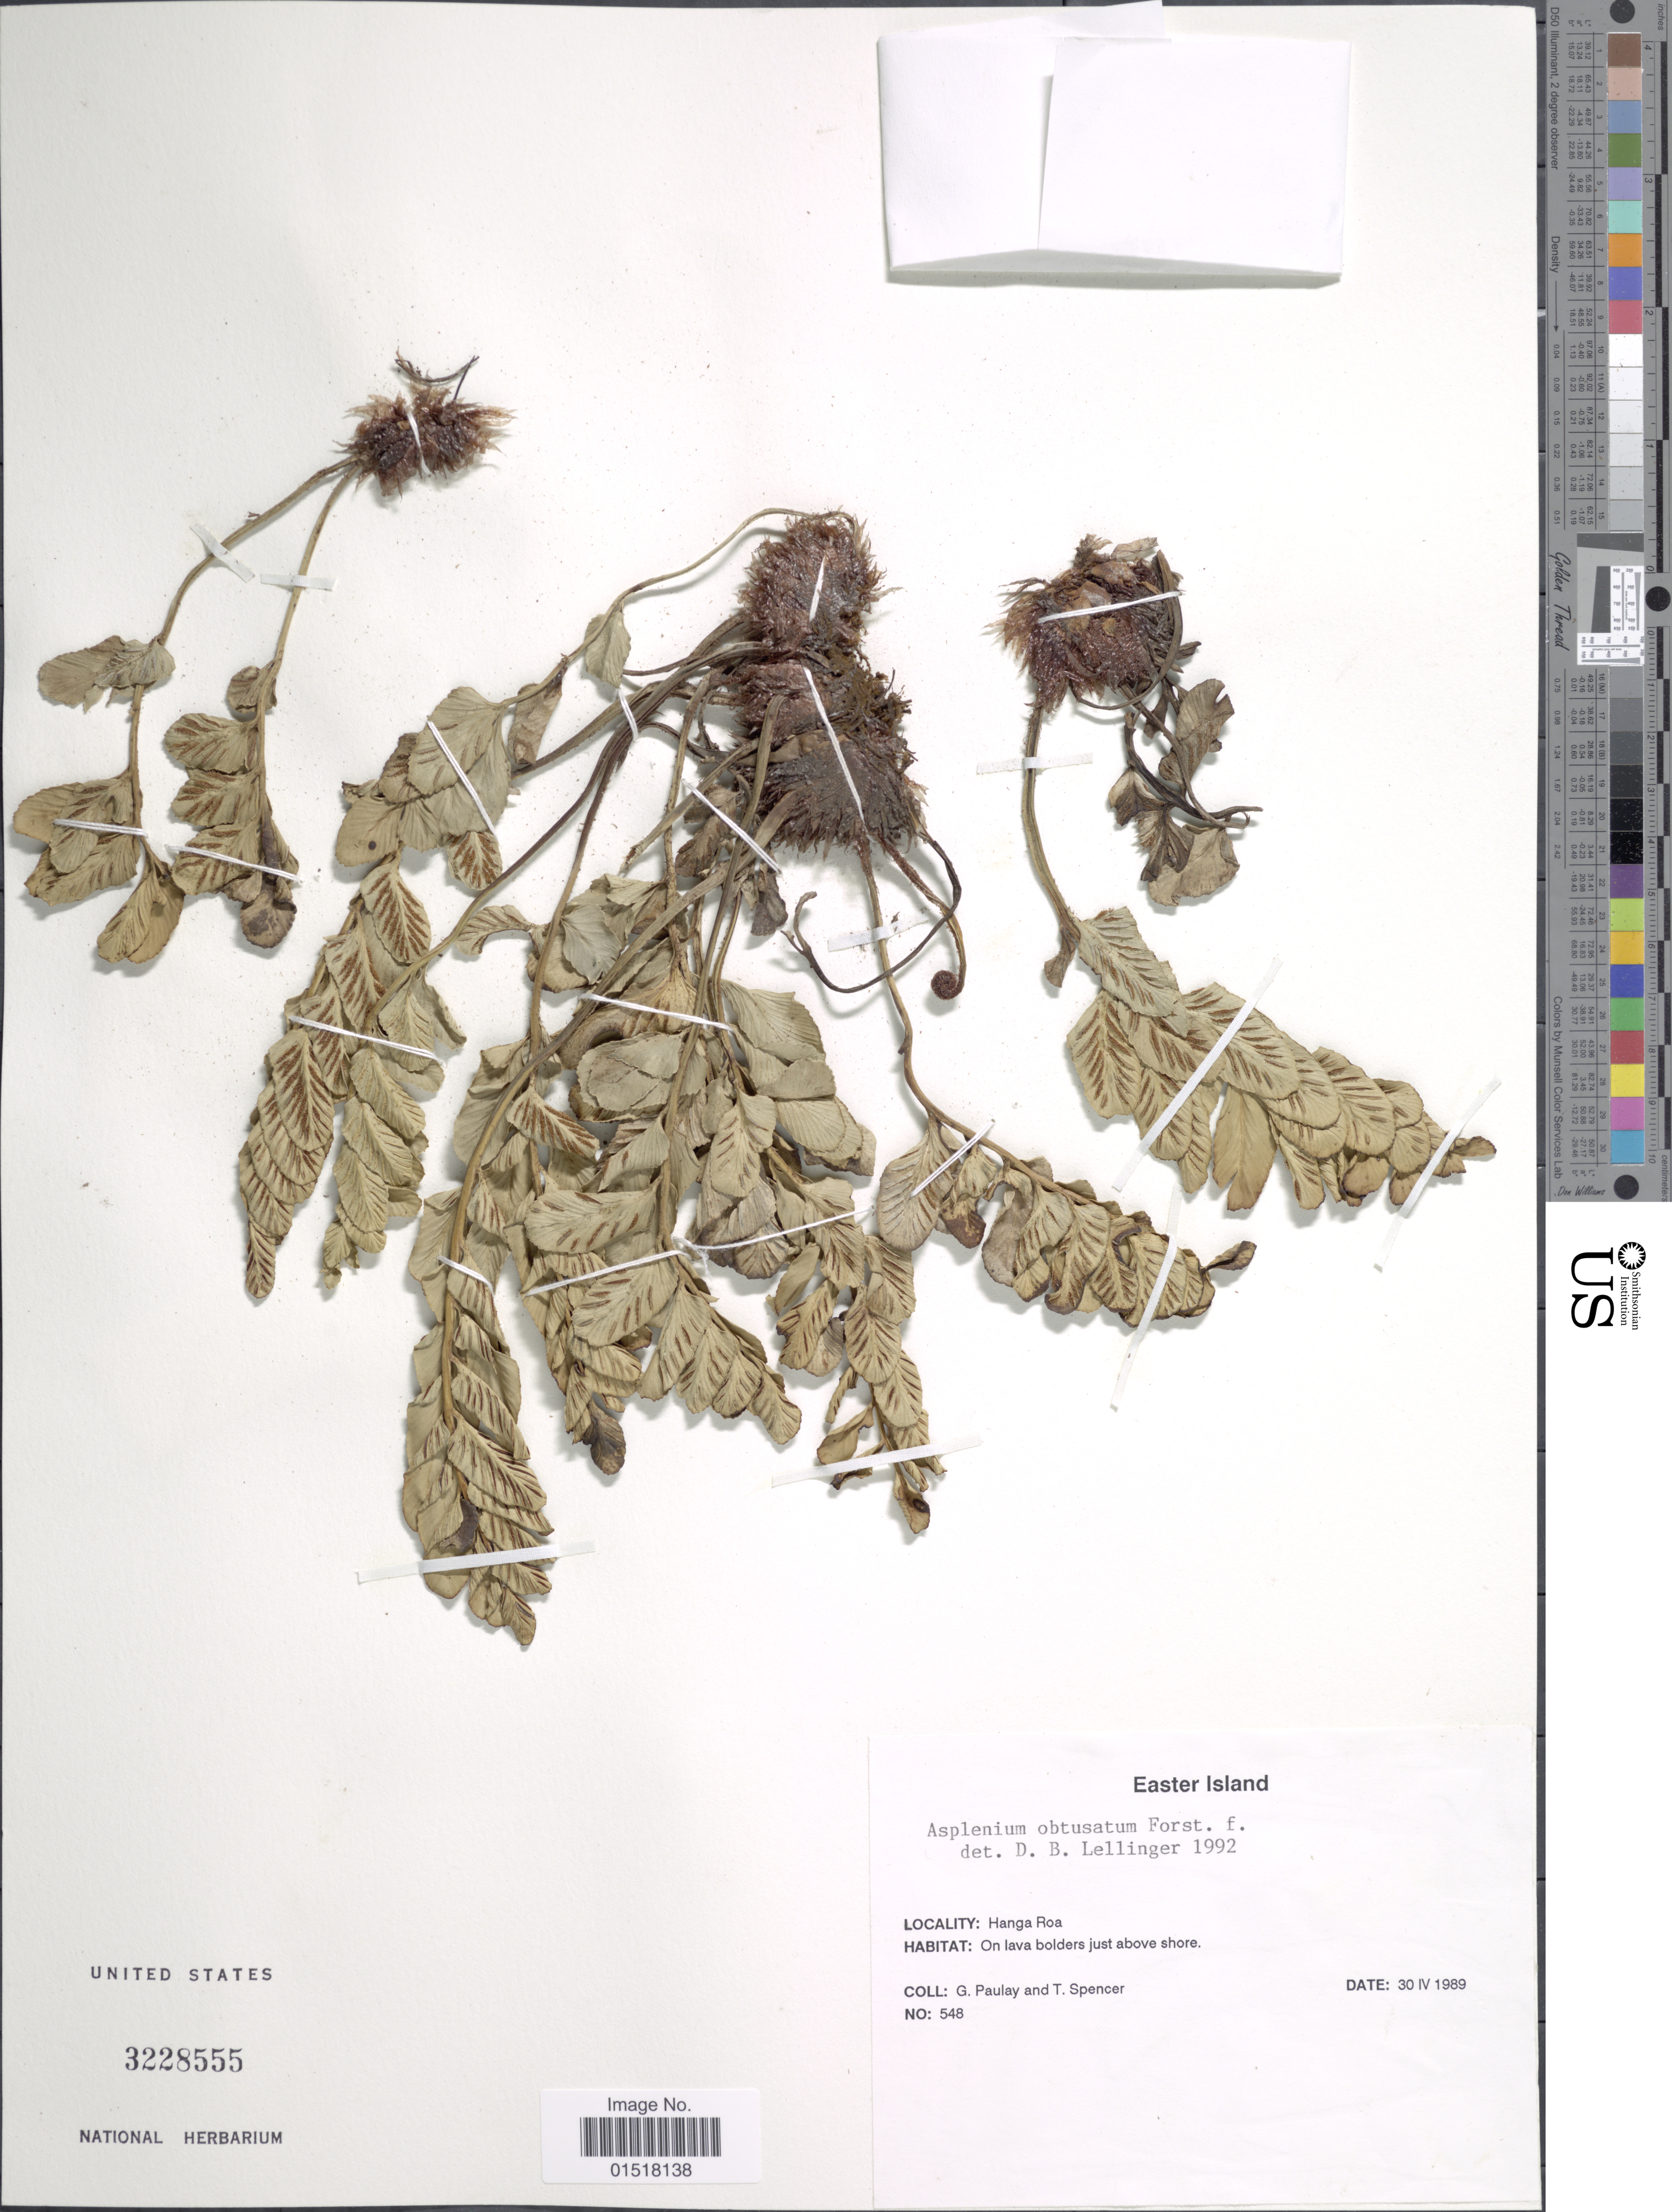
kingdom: Plantae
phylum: Tracheophyta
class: Polypodiopsida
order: Polypodiales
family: Aspleniaceae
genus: Asplenium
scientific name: Asplenium obtusatum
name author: G. Forst.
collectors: G. Paulay & T. Spencer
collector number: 548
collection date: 1989-04-30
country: Chile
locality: Easter Island. Hanga Roa.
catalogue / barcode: US 3228555